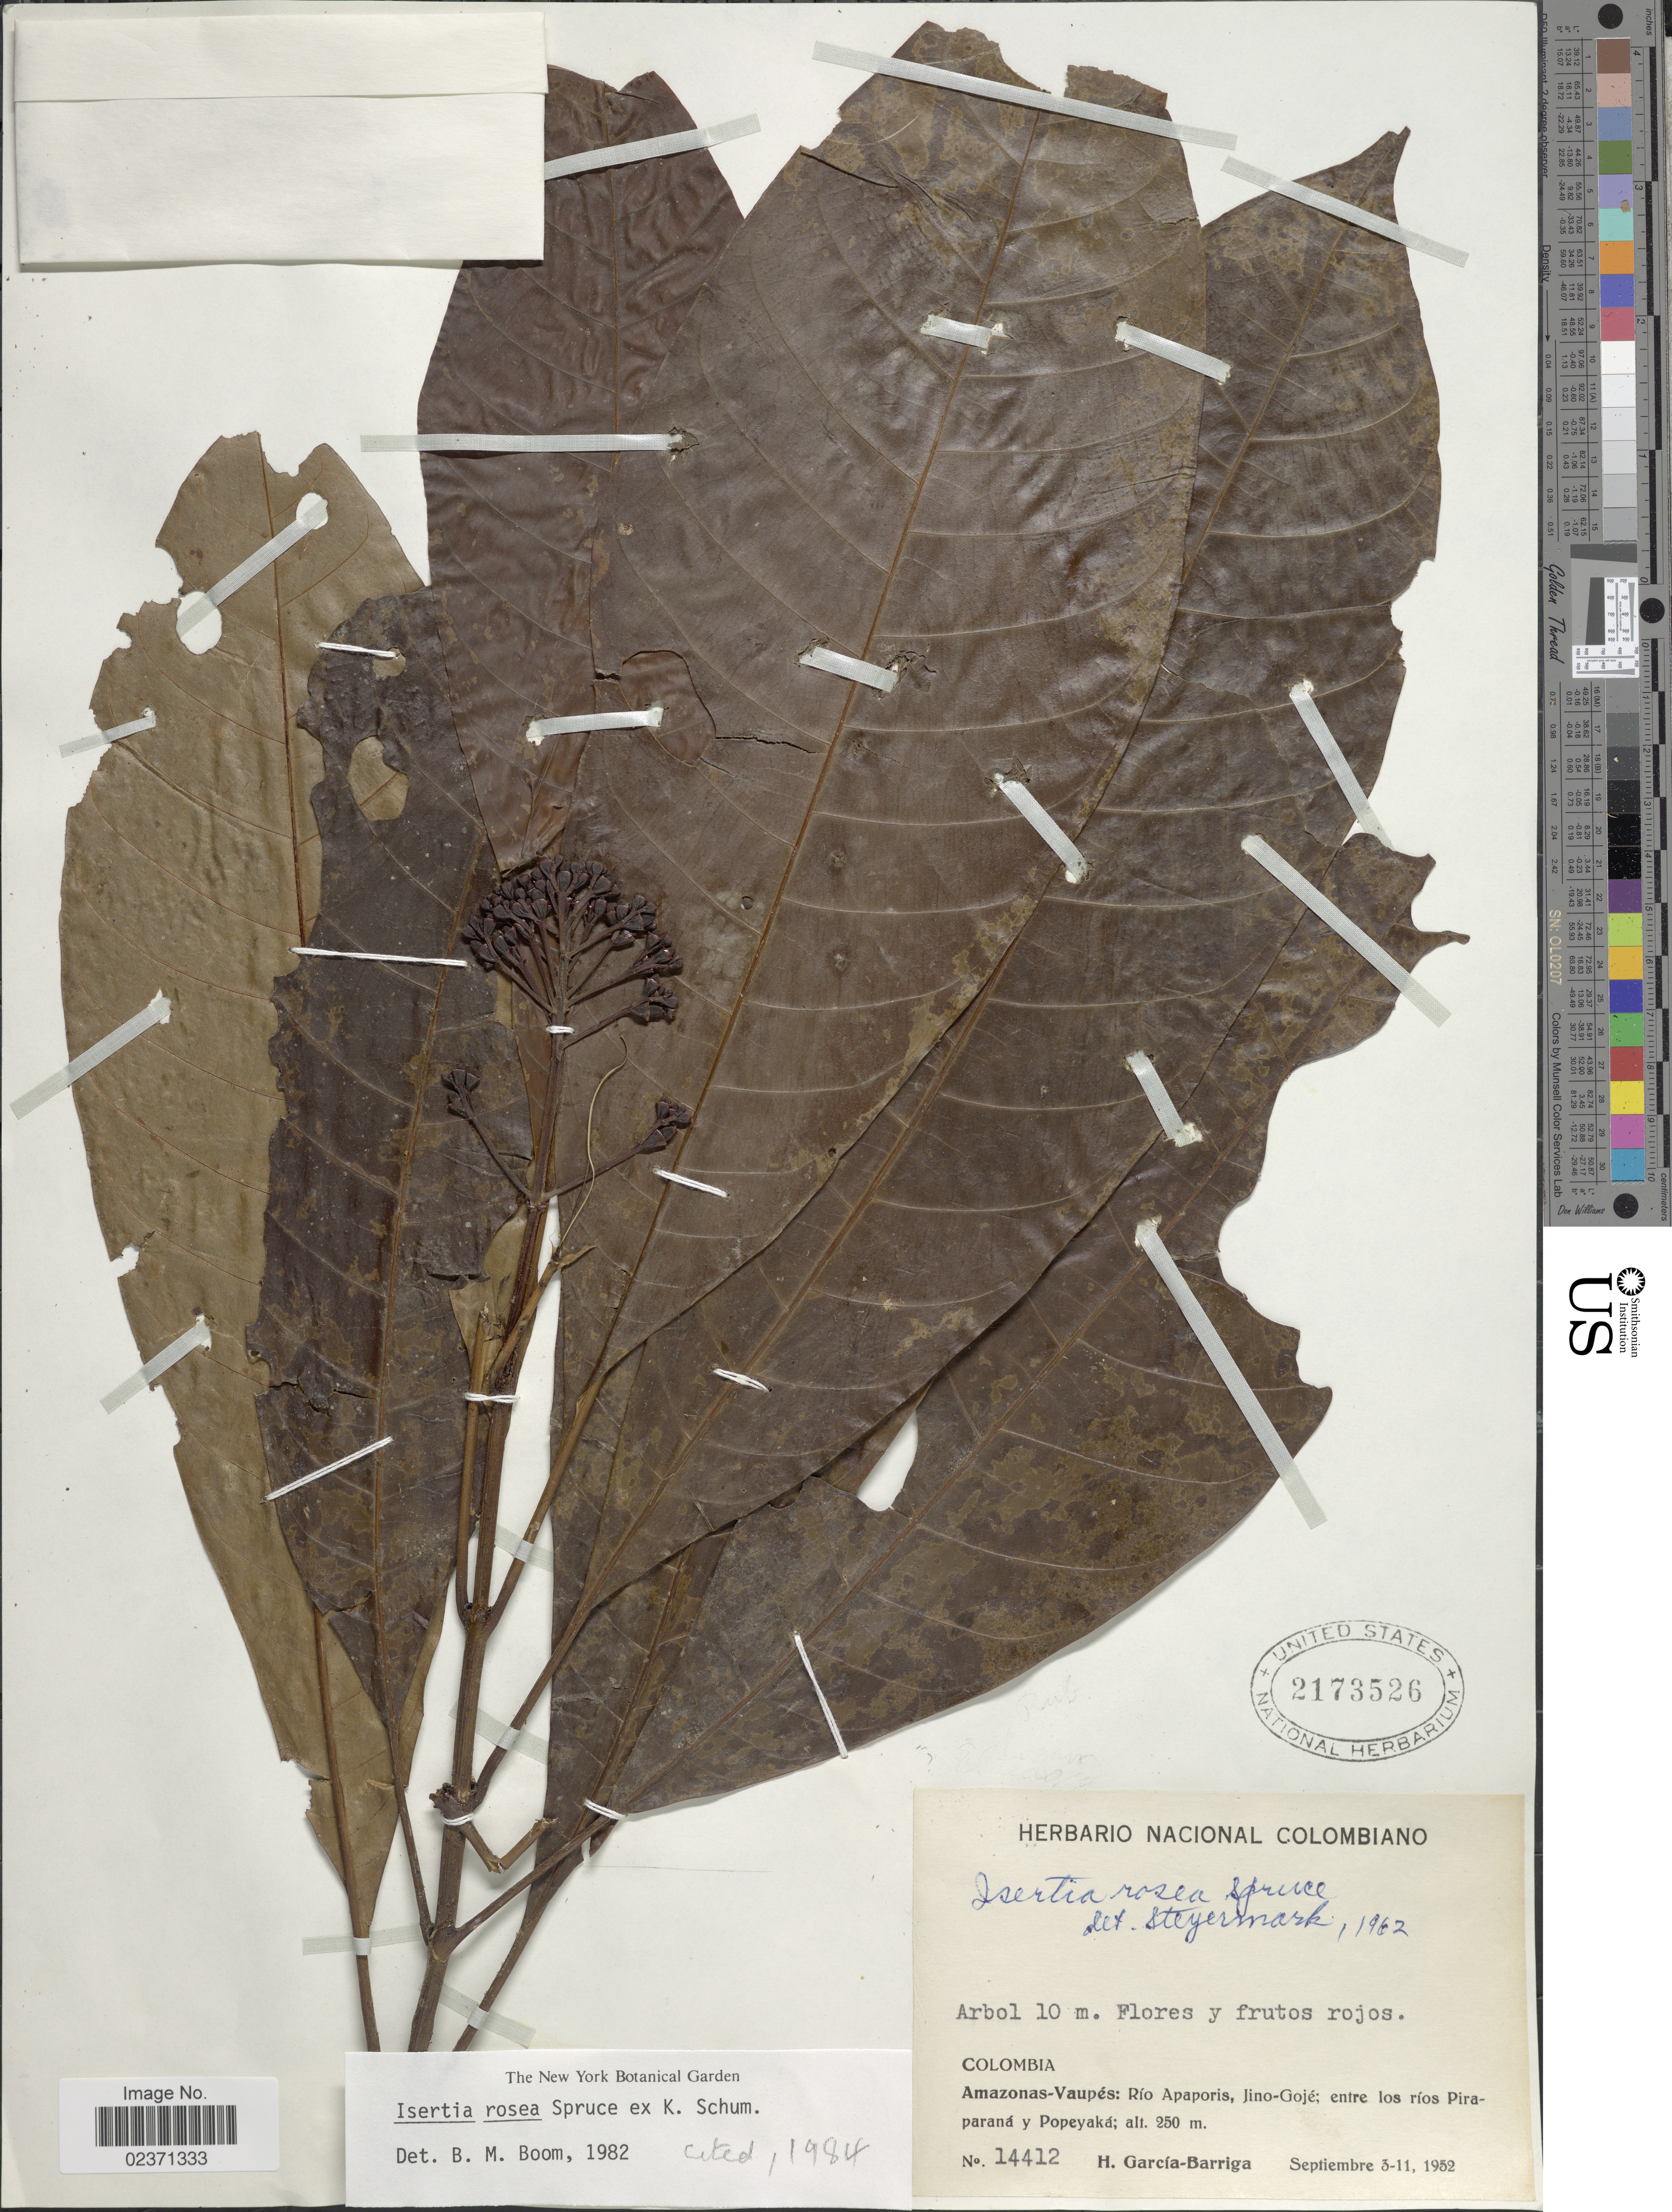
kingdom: Plantae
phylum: Tracheophyta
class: Magnoliopsida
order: Gentianales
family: Rubiaceae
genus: Isertia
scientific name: Isertia rosea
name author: Spruce ex K. Schum.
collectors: H. García Barriga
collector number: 14412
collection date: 1952-09-03/1952-09-11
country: Colombia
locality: Amazonas-Vaupes: Rio Apaporis, Jino-Goje; entre los rios Pira-parana y Popeyaka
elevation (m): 250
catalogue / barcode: US 2173526